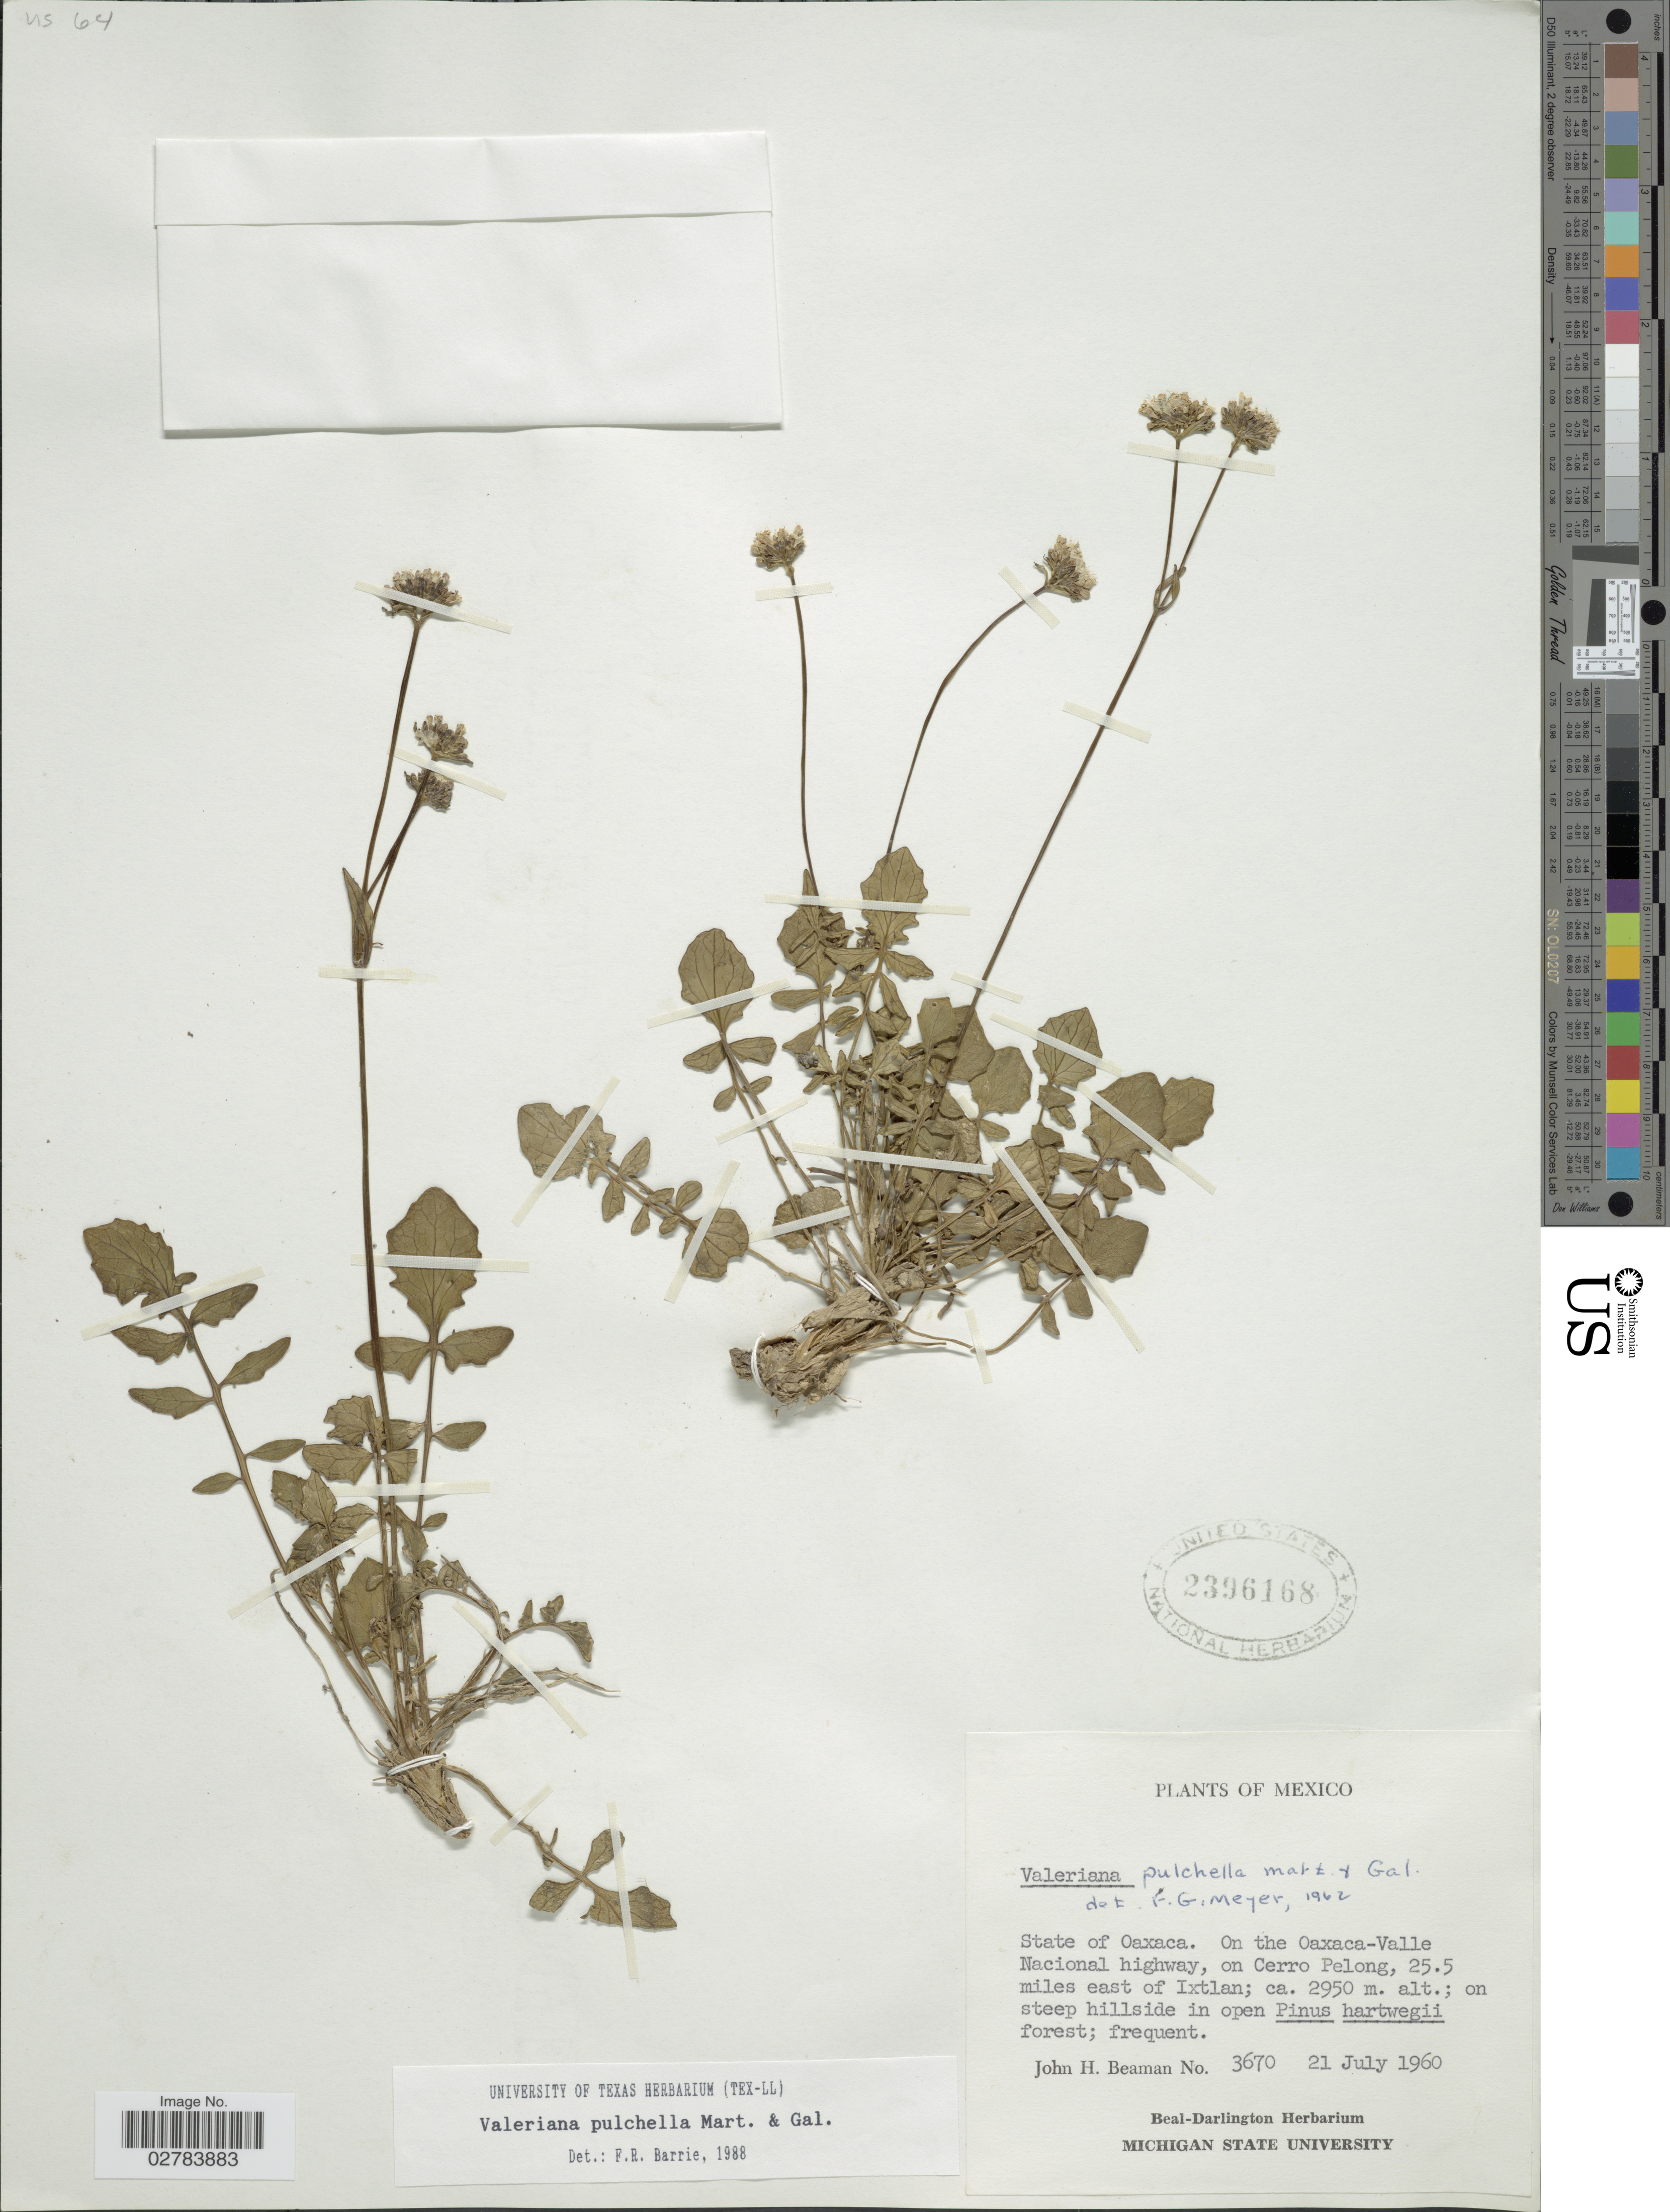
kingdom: Plantae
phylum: Tracheophyta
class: Magnoliopsida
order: Dipsacales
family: Caprifoliaceae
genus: Valeriana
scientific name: Valeriana pulchella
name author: M. Martens & Galeotti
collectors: J. H. Beaman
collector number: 3670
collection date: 1960-07-21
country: Mexico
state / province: Oaxaca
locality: State of Oaxaca, On the Oaxaca-Valle Nacional highway, on Cerro Pelong, 25.5 miles east of Ixtlan.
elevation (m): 2950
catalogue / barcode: US 2396168